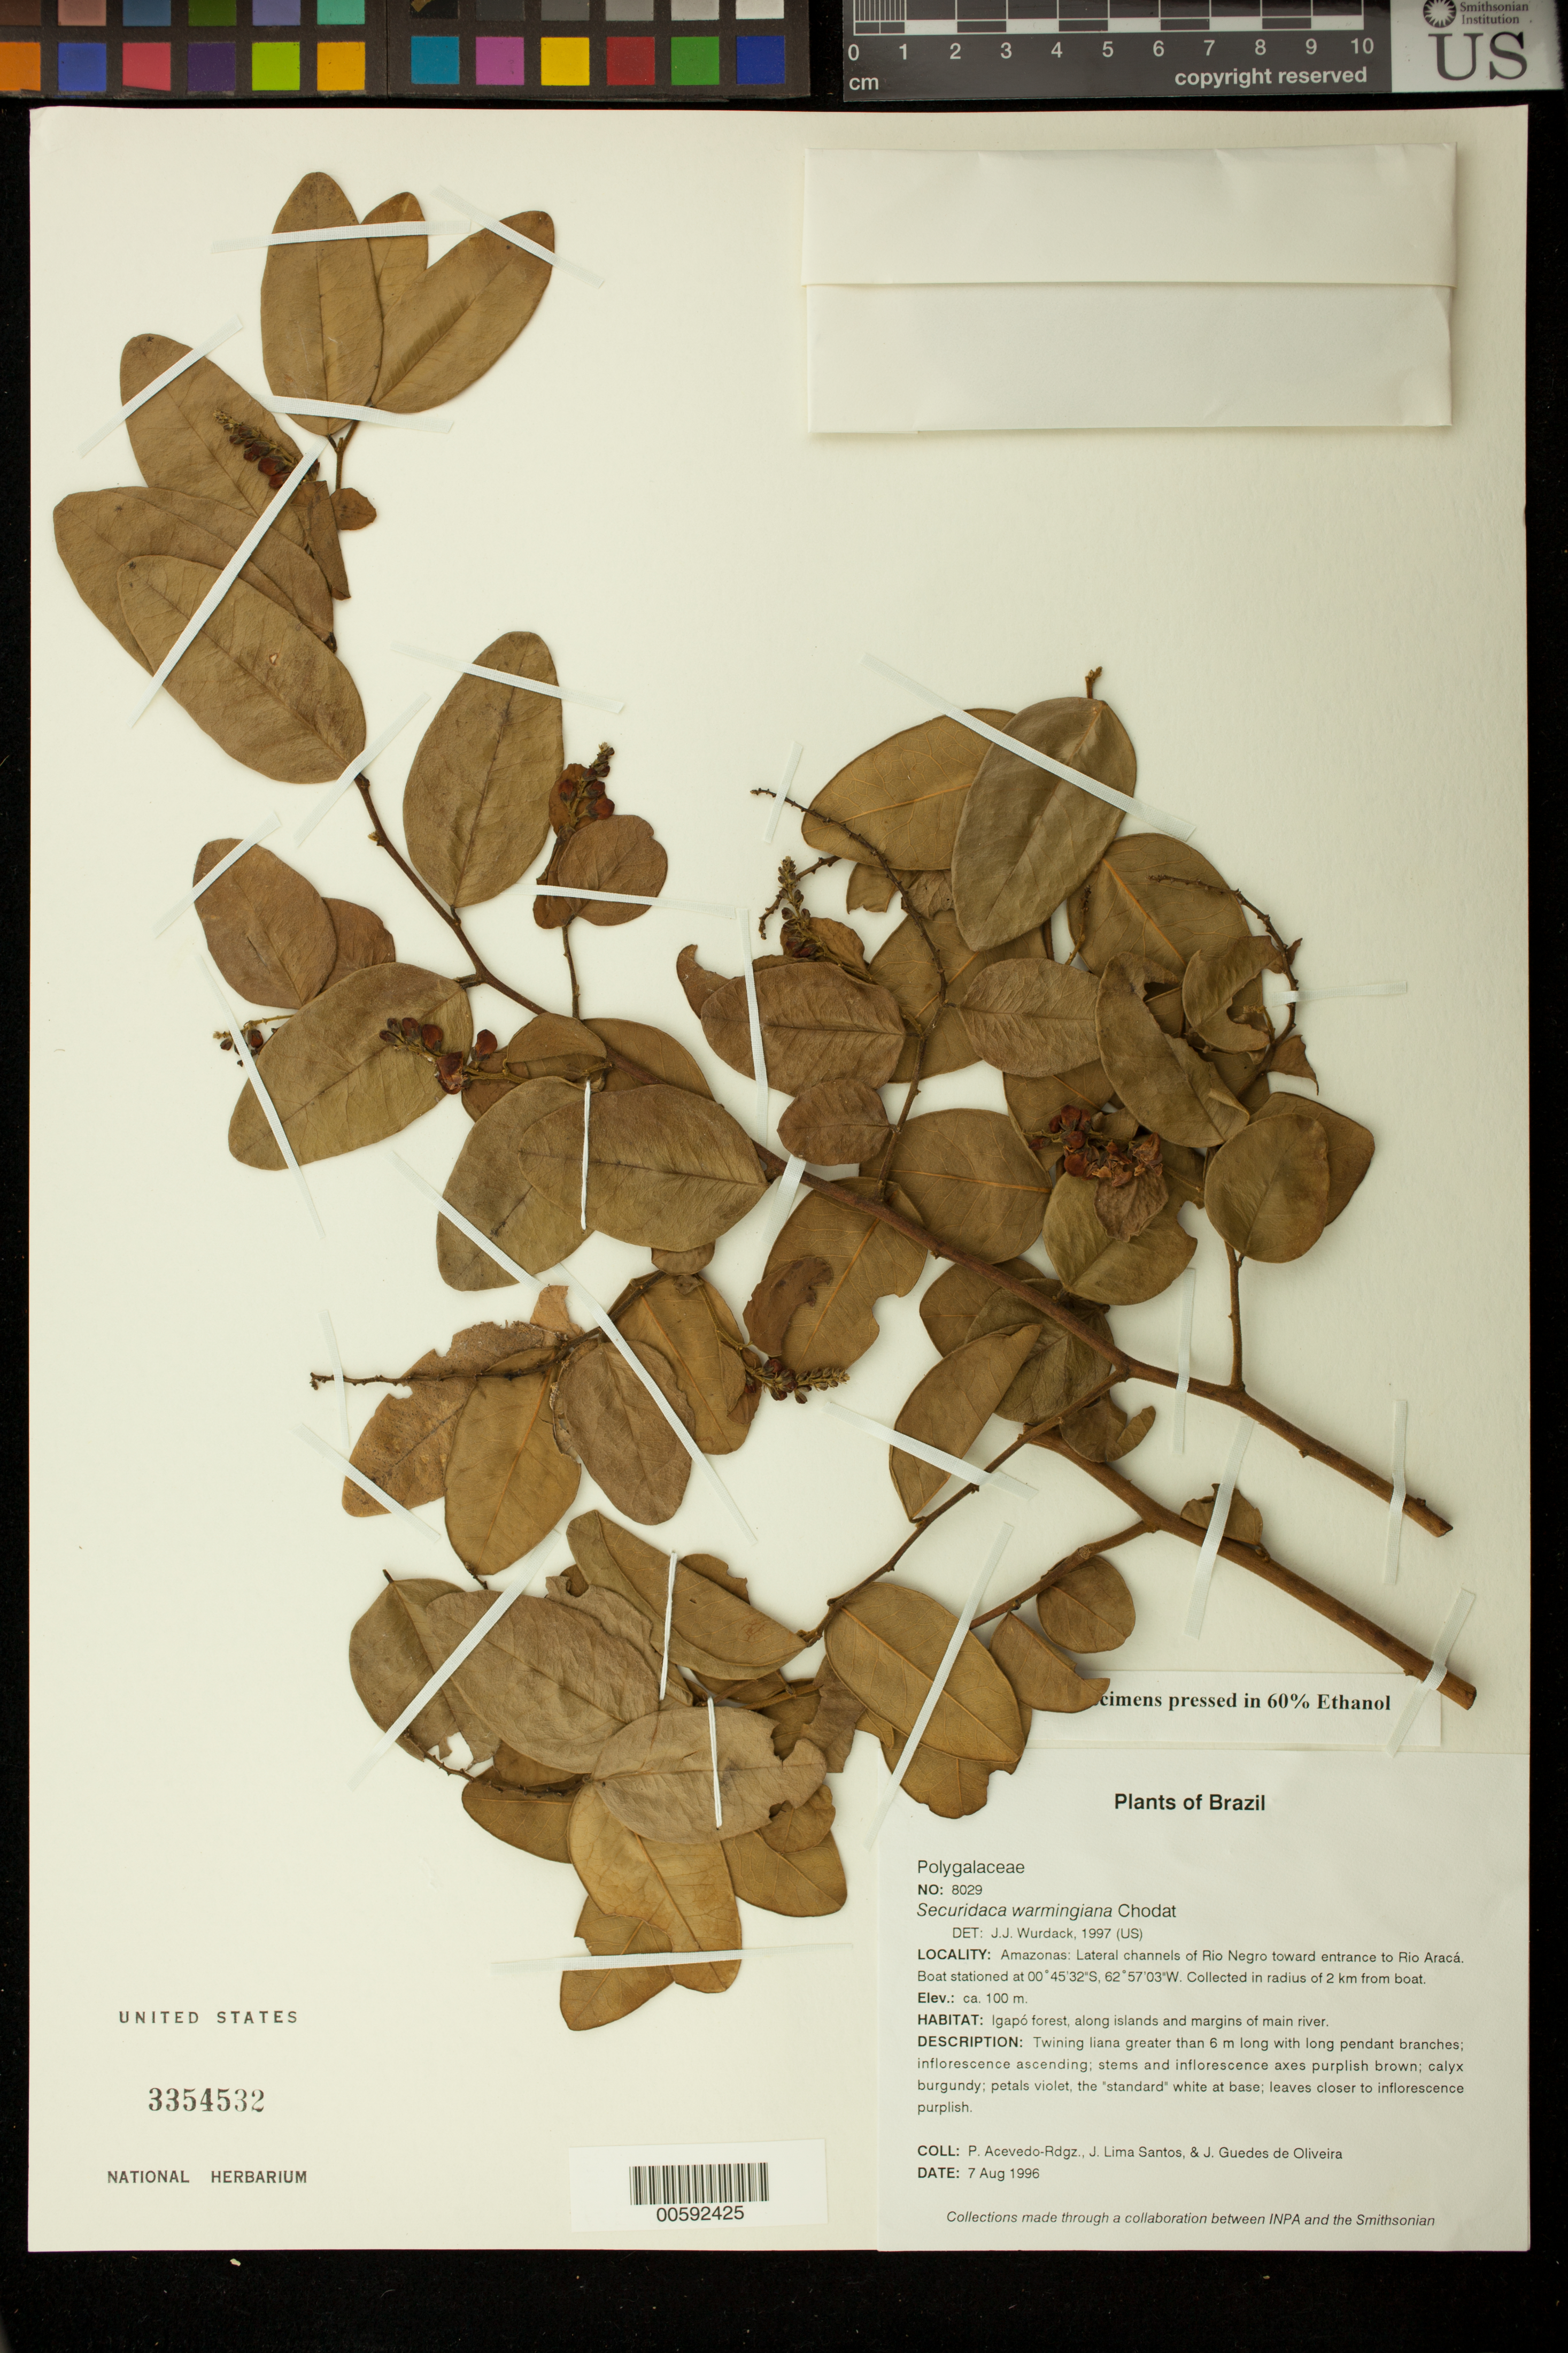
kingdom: Plantae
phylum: Tracheophyta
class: Magnoliopsida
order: Fabales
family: Polygalaceae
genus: Securidaca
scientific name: Securidaca warmingiana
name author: Chodat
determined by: Wurdack, John J., (US), US (UNITED STATES)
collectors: P. Acevedo-Rodr., J. L. Santos & J. Guedes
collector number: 8029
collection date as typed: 07 Aug 1996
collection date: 1996-08-07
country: Brazil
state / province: Amazonas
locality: Amazonas: Lateral channels of Río Negro toward entrance to Río Araca. Boat situated at coordinates. Collected in a radius of 2 km from boat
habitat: Igapó forest, along islands and margins of main river.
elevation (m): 100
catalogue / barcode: US 3354532